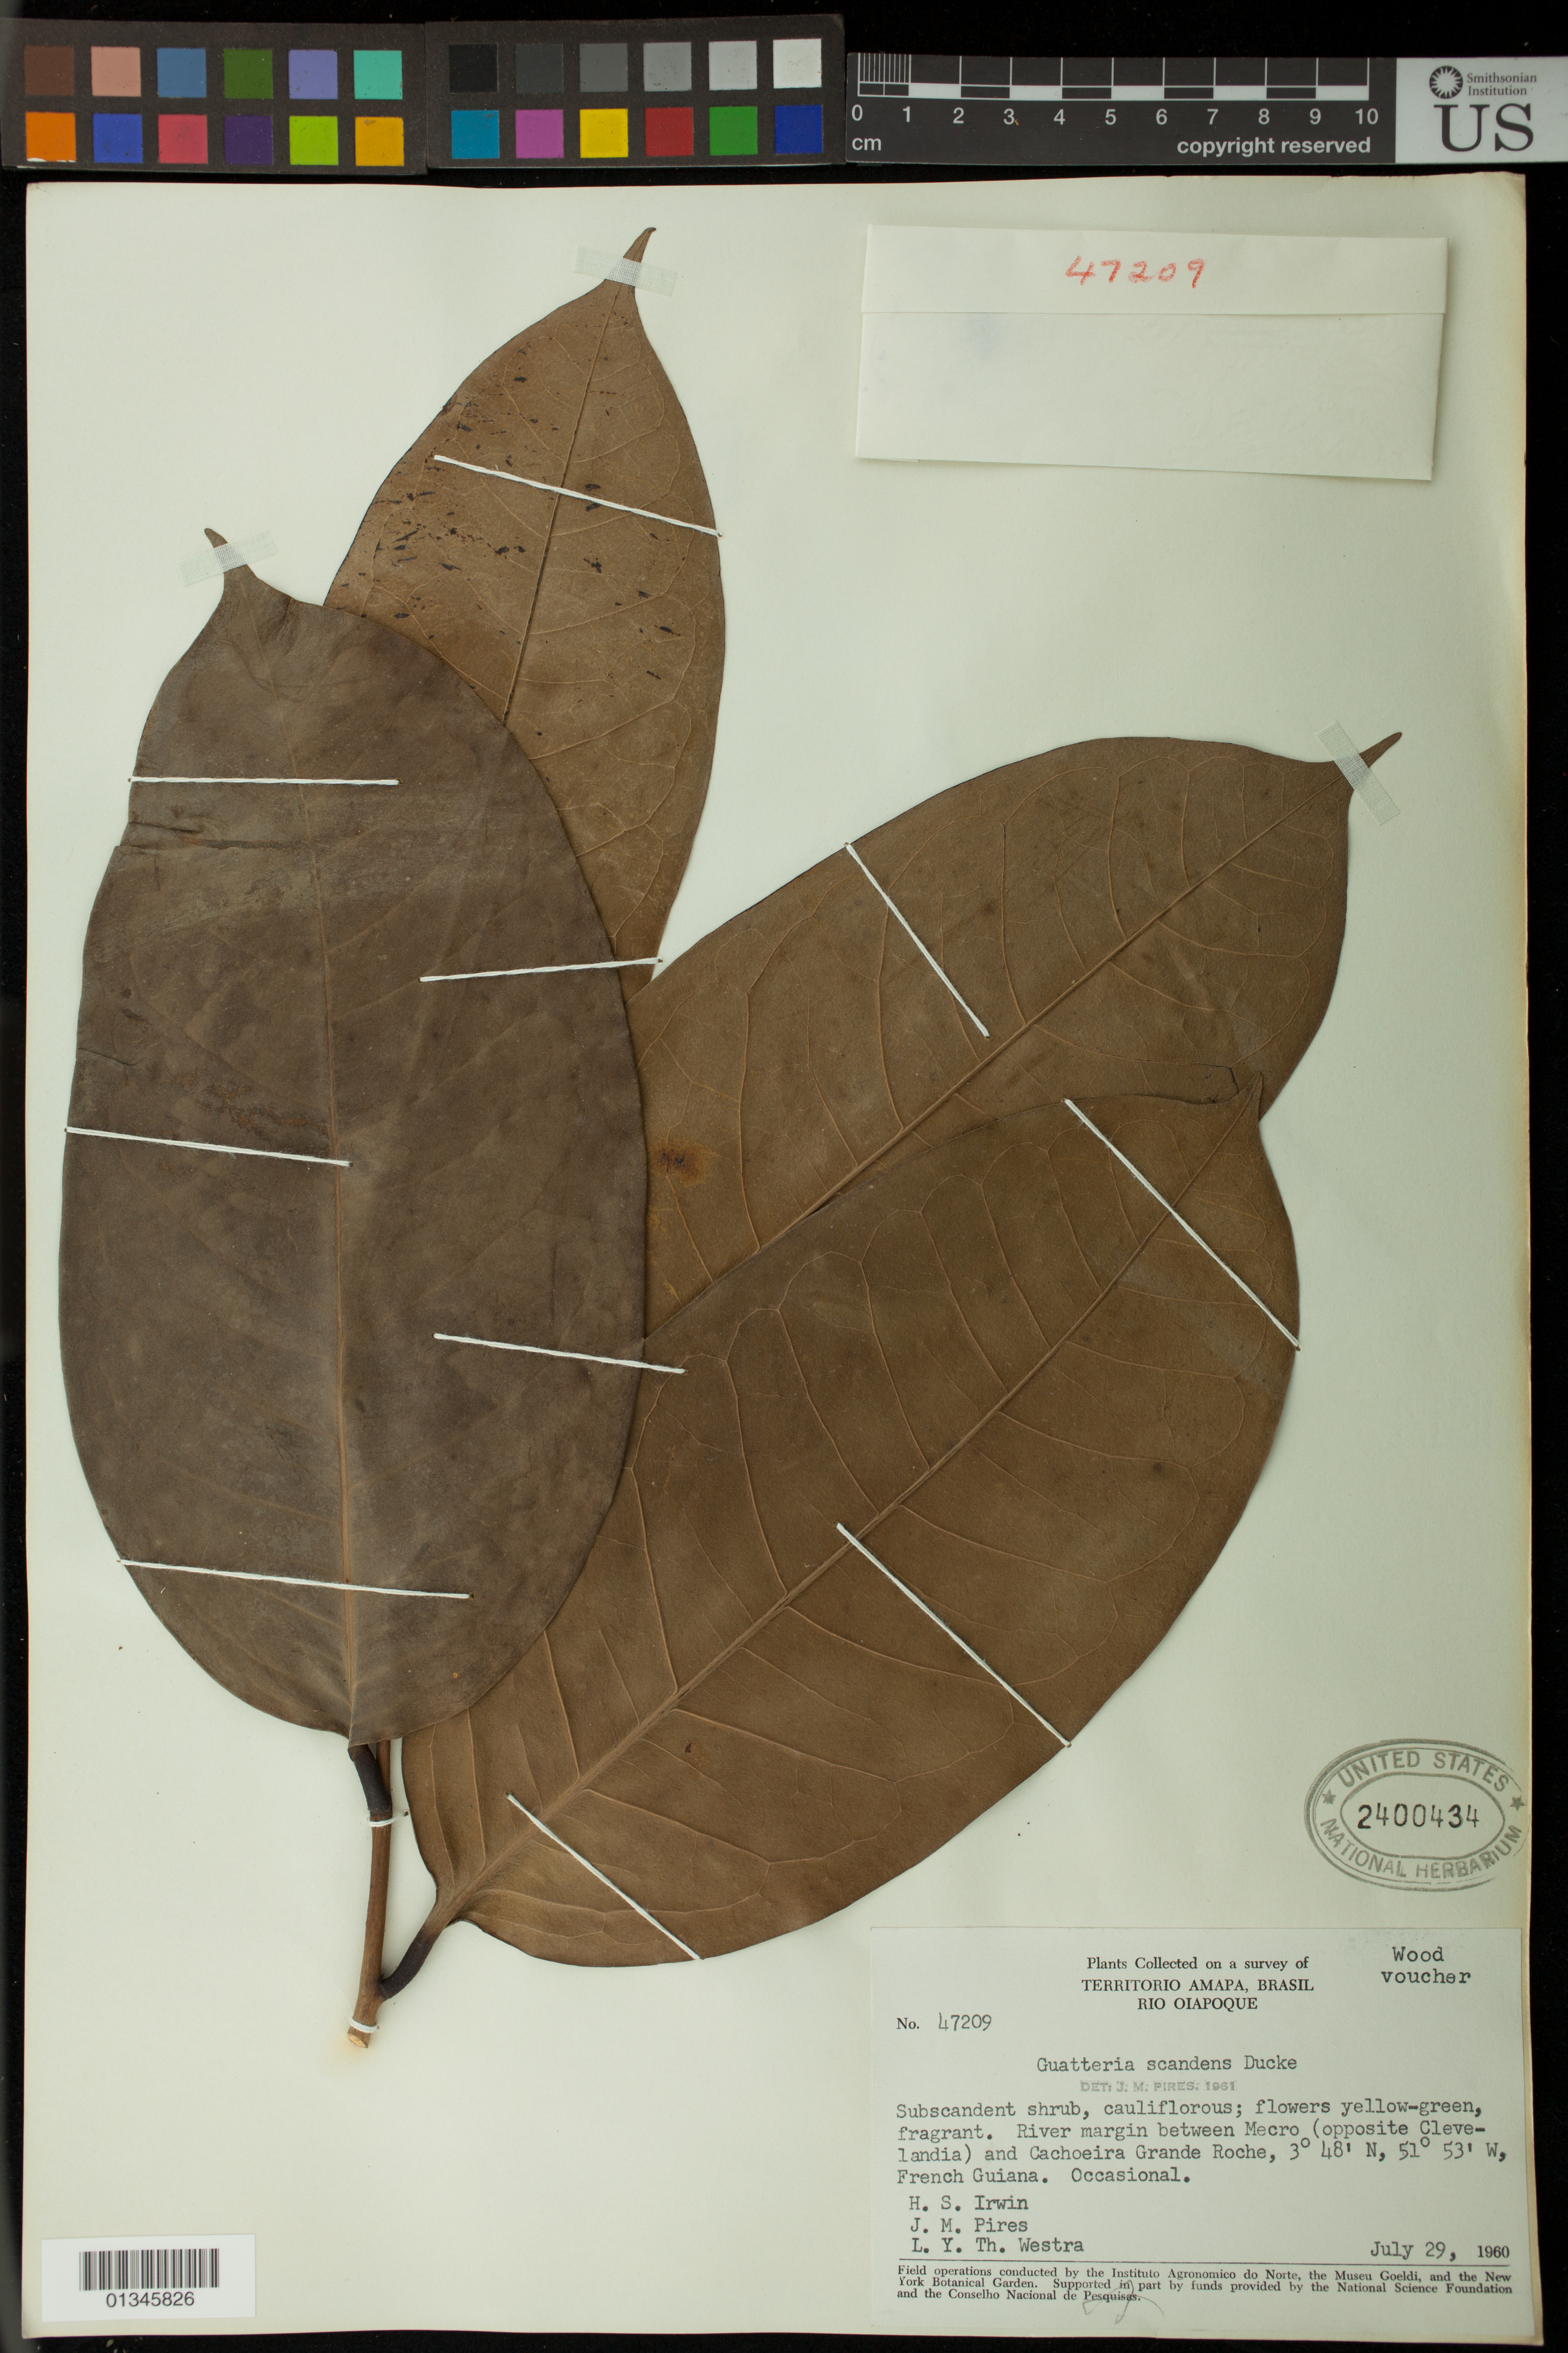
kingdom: Plantae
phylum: Tracheophyta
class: Magnoliopsida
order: Magnoliales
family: Annonaceae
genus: Guatteria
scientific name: Guatteria scandens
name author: Ducke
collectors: H. Irwin, J. M. Pires & L. Y. T. Westra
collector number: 47209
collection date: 1960-07-29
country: French Guiana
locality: River margin between Mecro (opposite Clevelandia) and Cachoeira Grande Roche French Guiana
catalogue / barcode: US 2400437